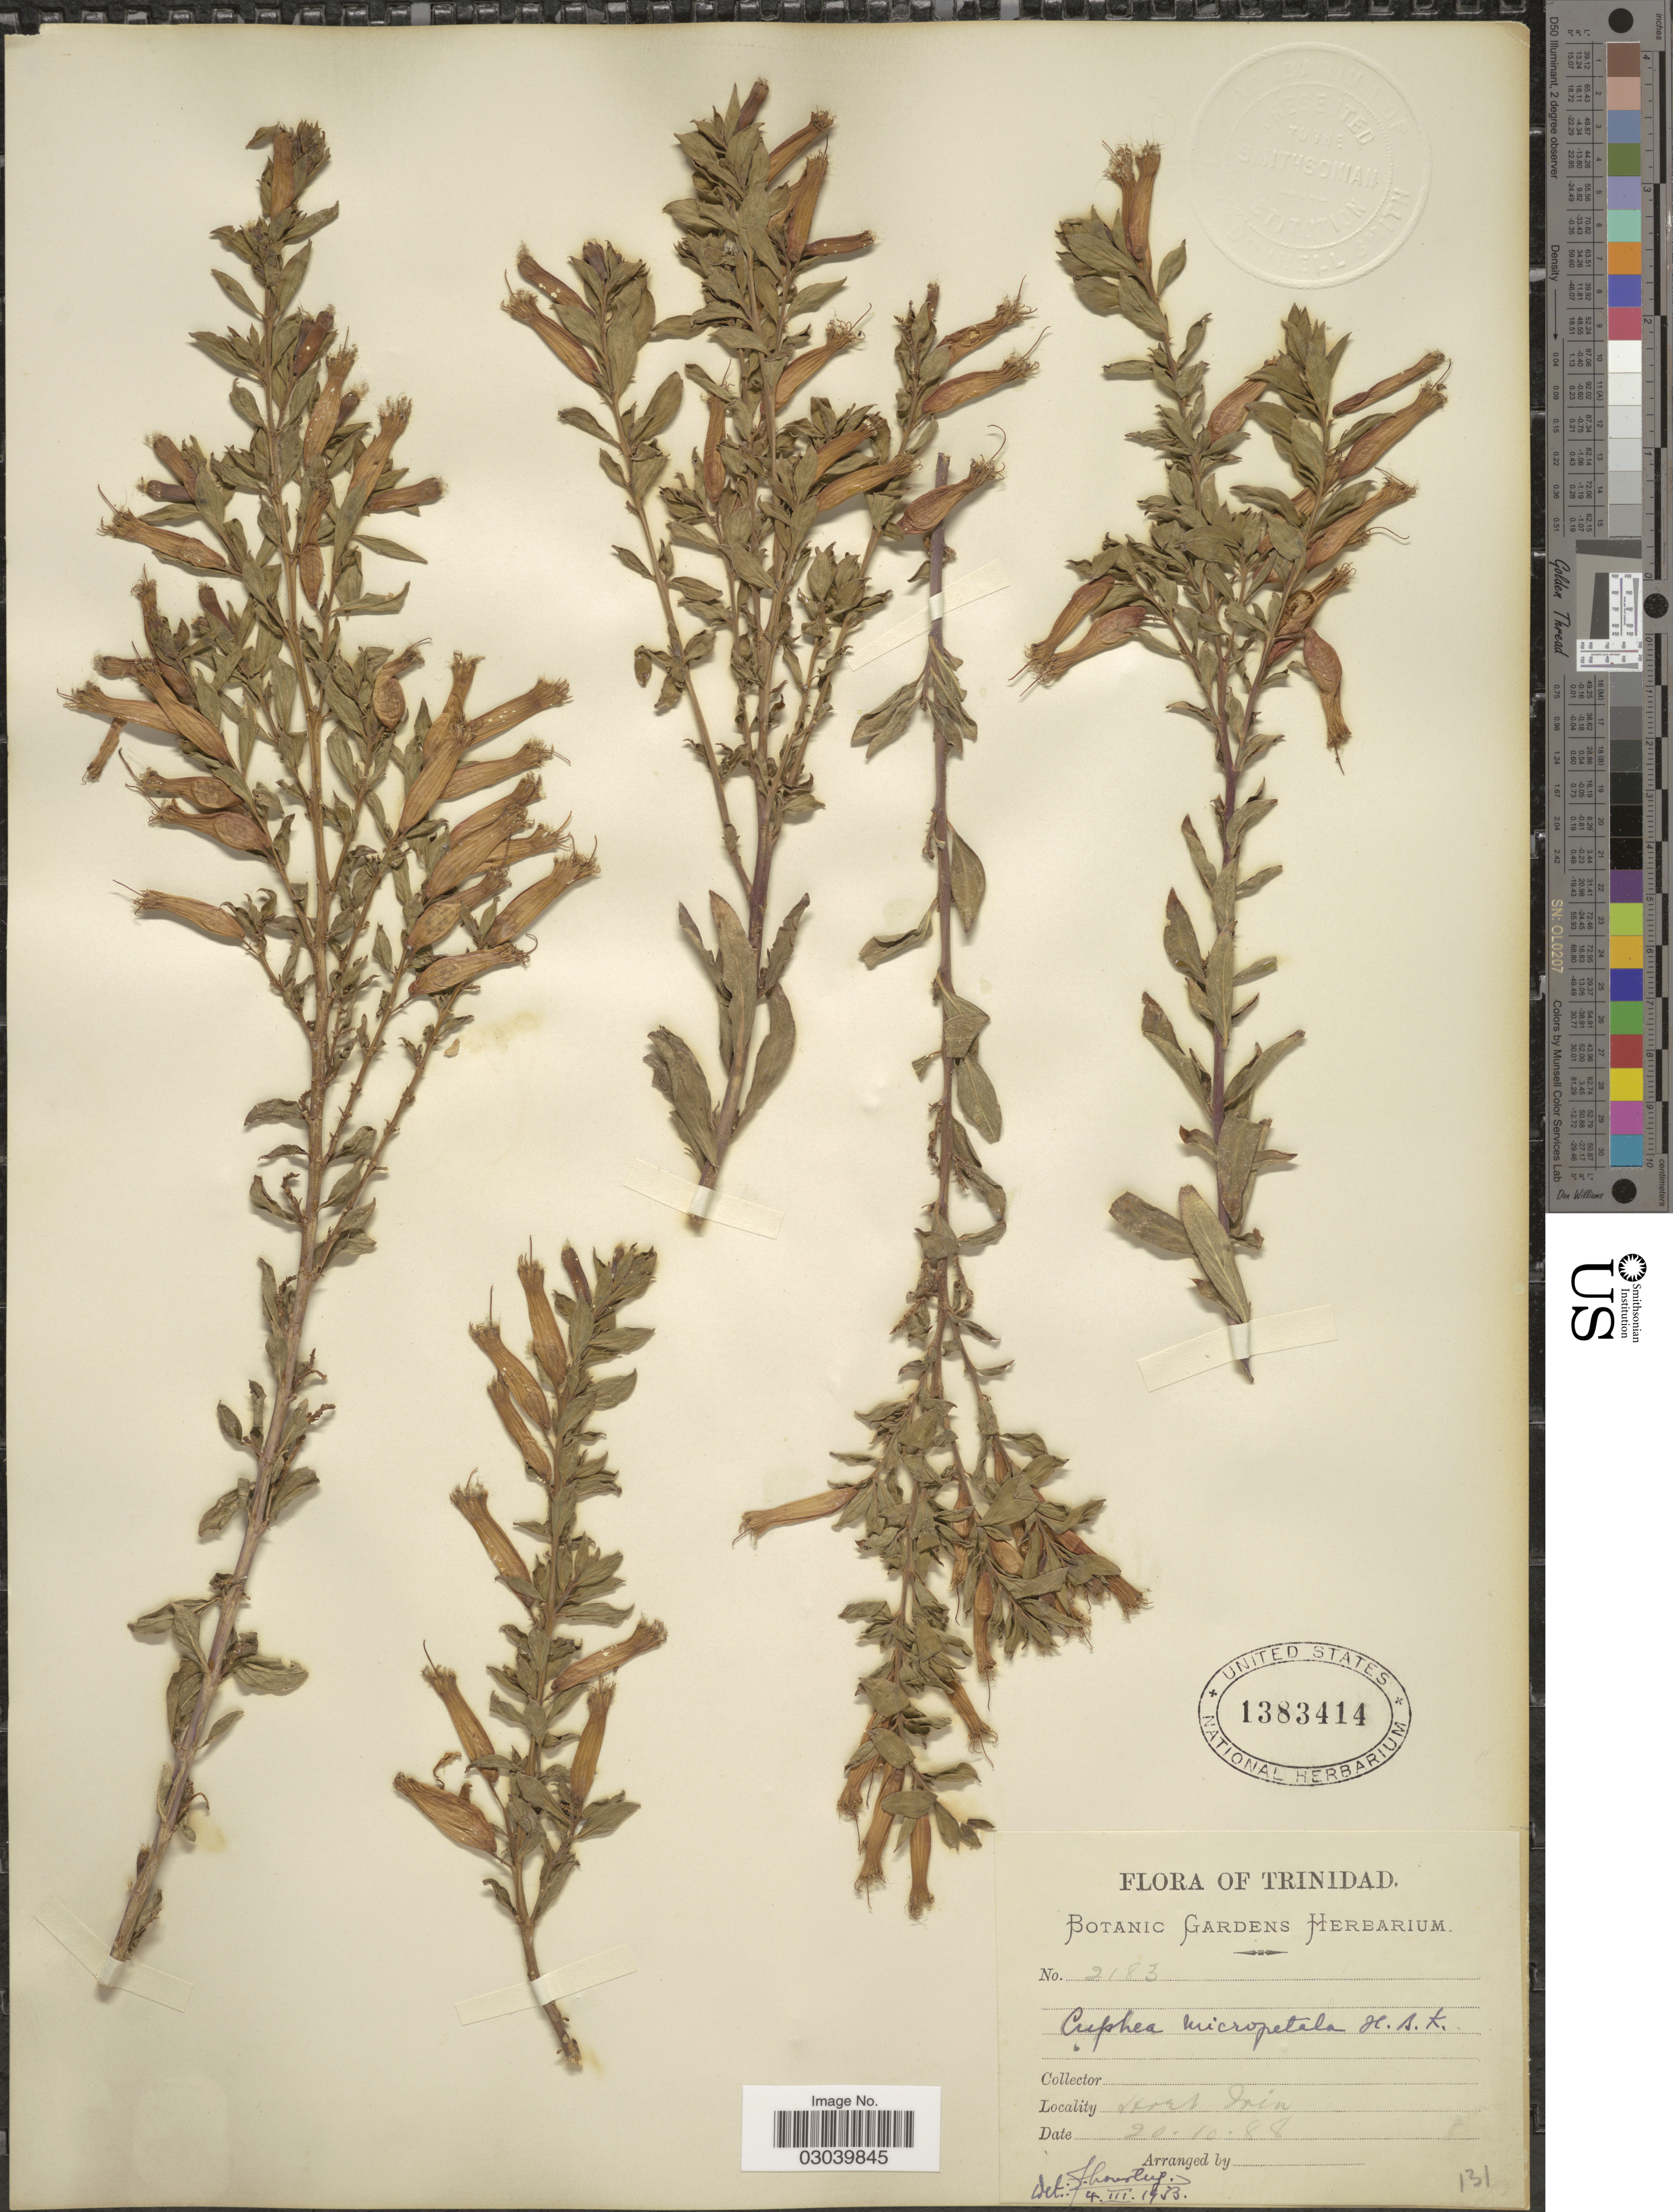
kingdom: Plantae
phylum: Tracheophyta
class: Magnoliopsida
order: Myrtales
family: Lythraceae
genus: Cuphea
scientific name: Cuphea micropetala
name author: Kunth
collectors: ex herb. Botanic Gardens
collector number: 2183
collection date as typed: Transcribed d/m/y: 20/10/88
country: Trinidad and Tobago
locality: Trinidad. Hort Trin.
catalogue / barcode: US 1383414